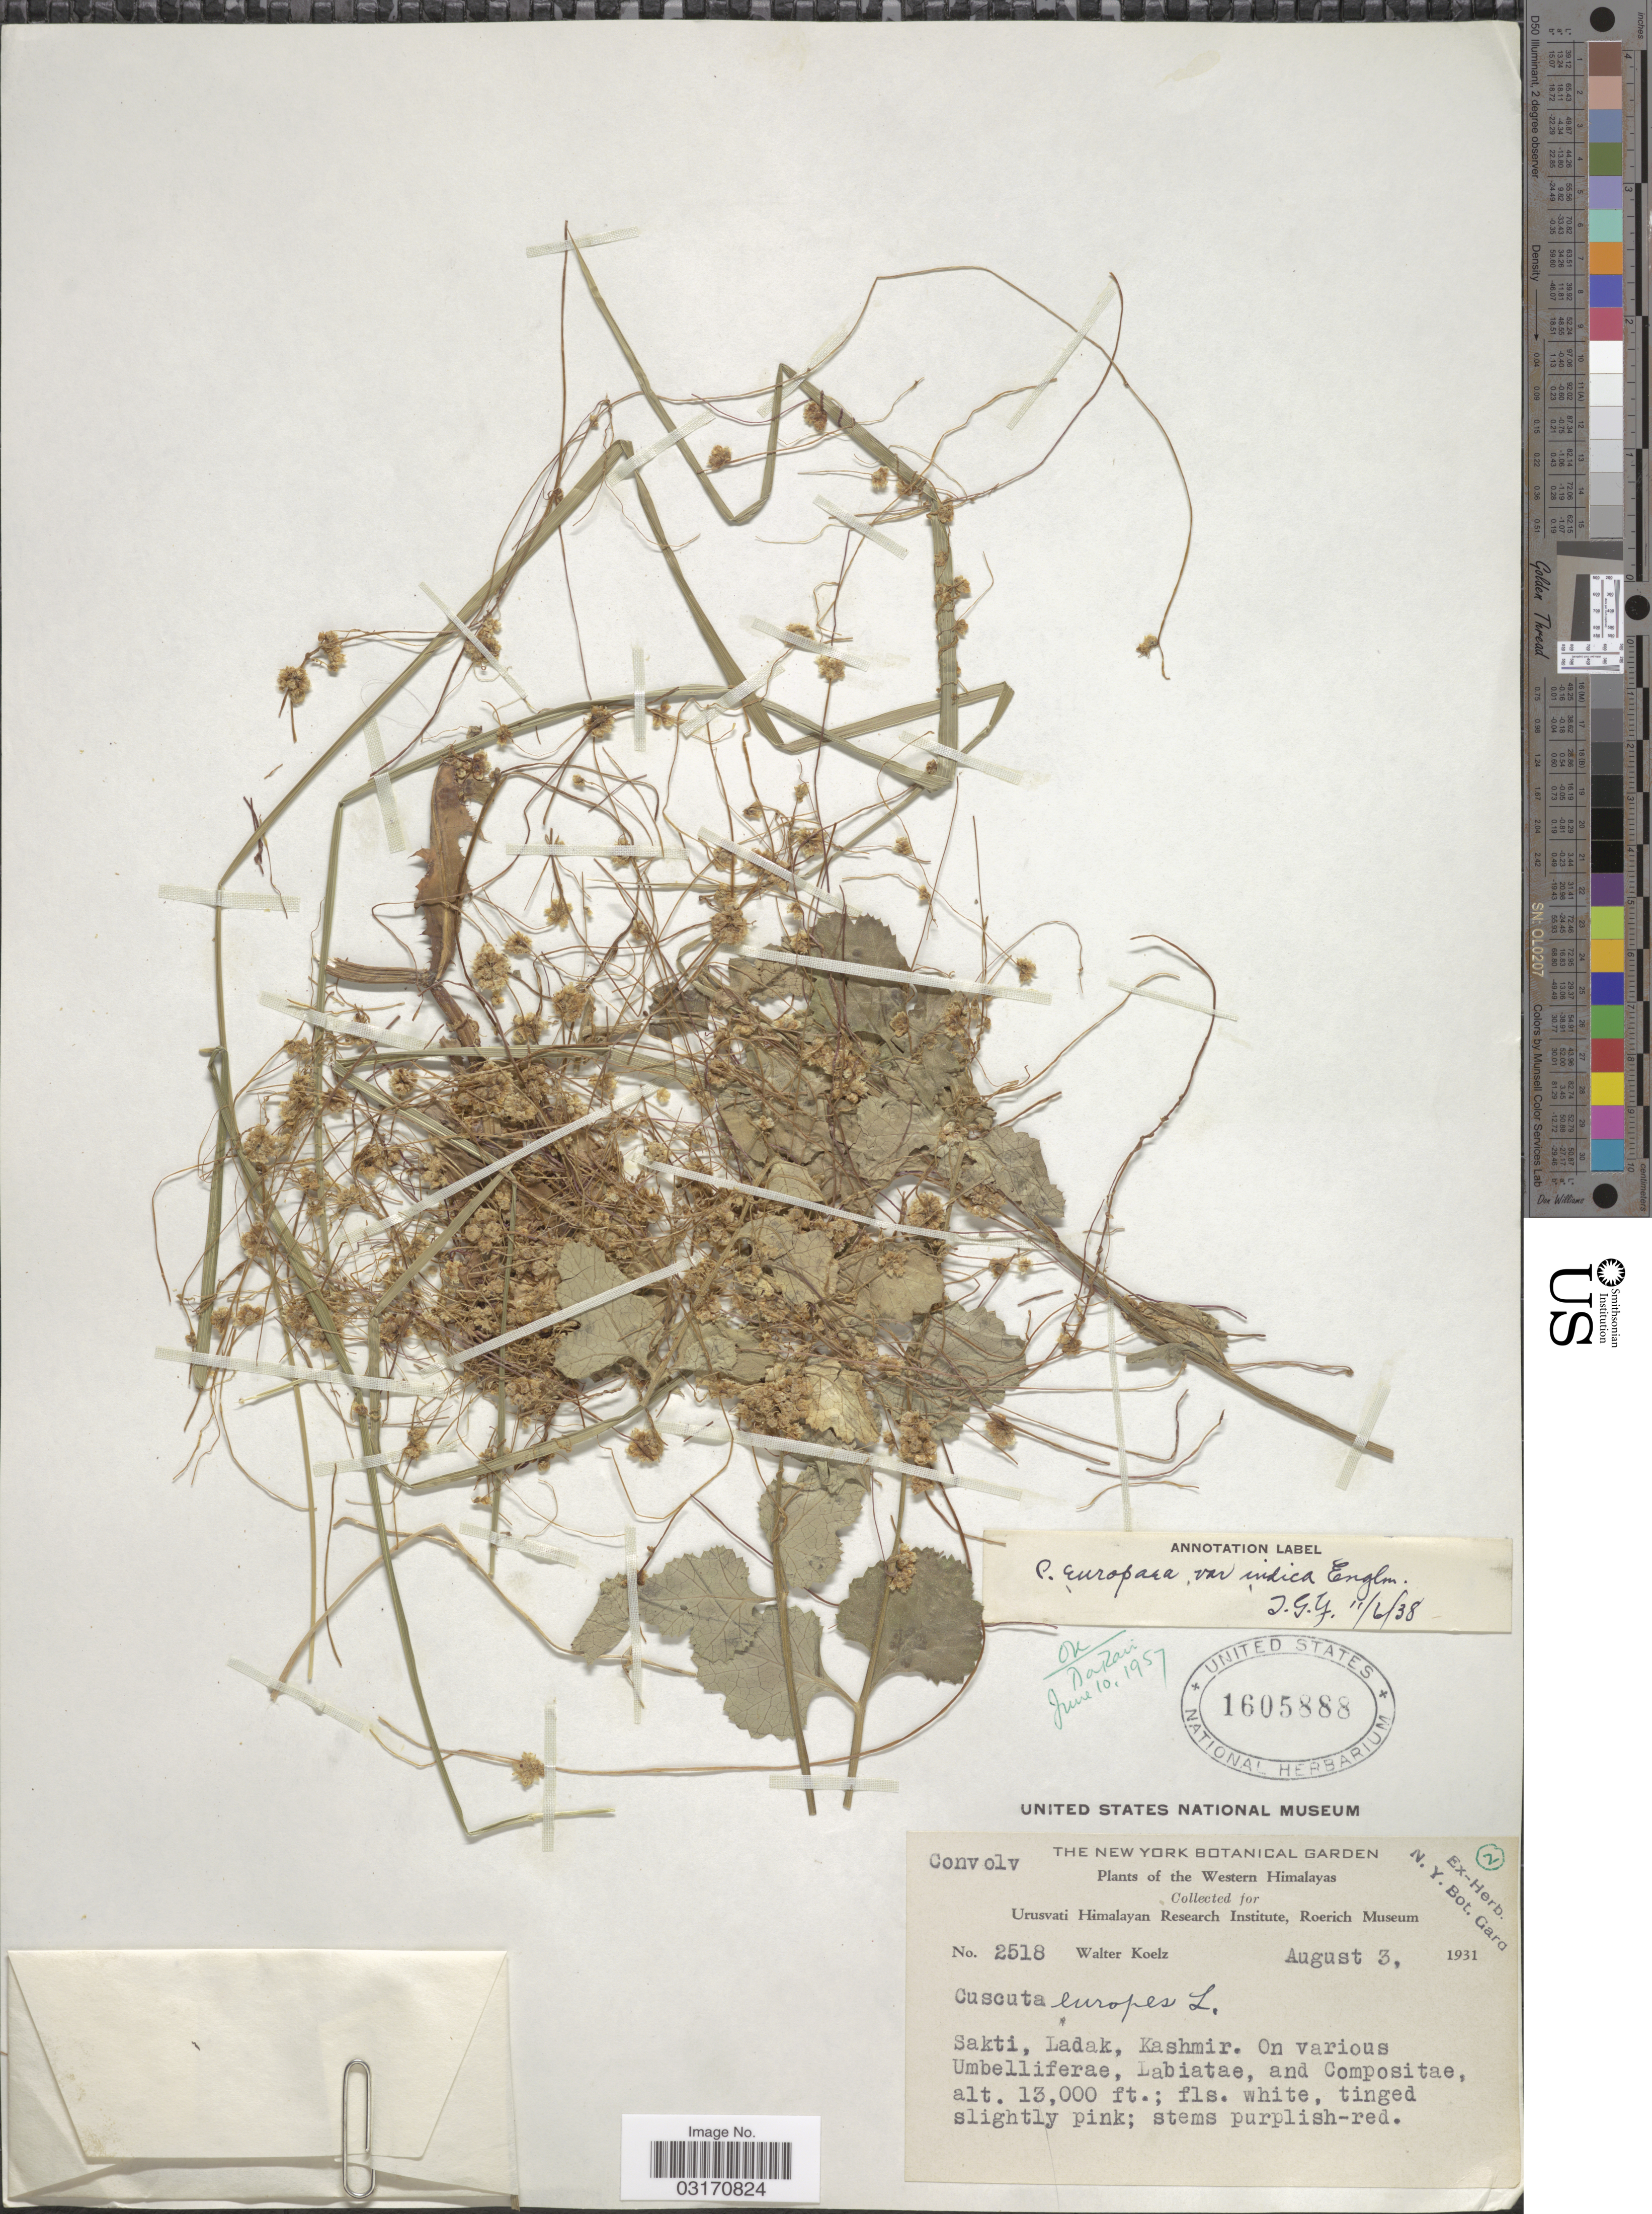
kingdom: Plantae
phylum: Tracheophyta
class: Magnoliopsida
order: Solanales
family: Convolvulaceae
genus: Cuscuta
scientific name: Cuscuta europaea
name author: L.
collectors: W. N. Koelz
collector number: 2518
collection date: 1931-08-03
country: India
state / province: Ladakh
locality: Western Himalayas. Sakti, Ladak, Kashmir.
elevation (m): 3962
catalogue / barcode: US 1605888